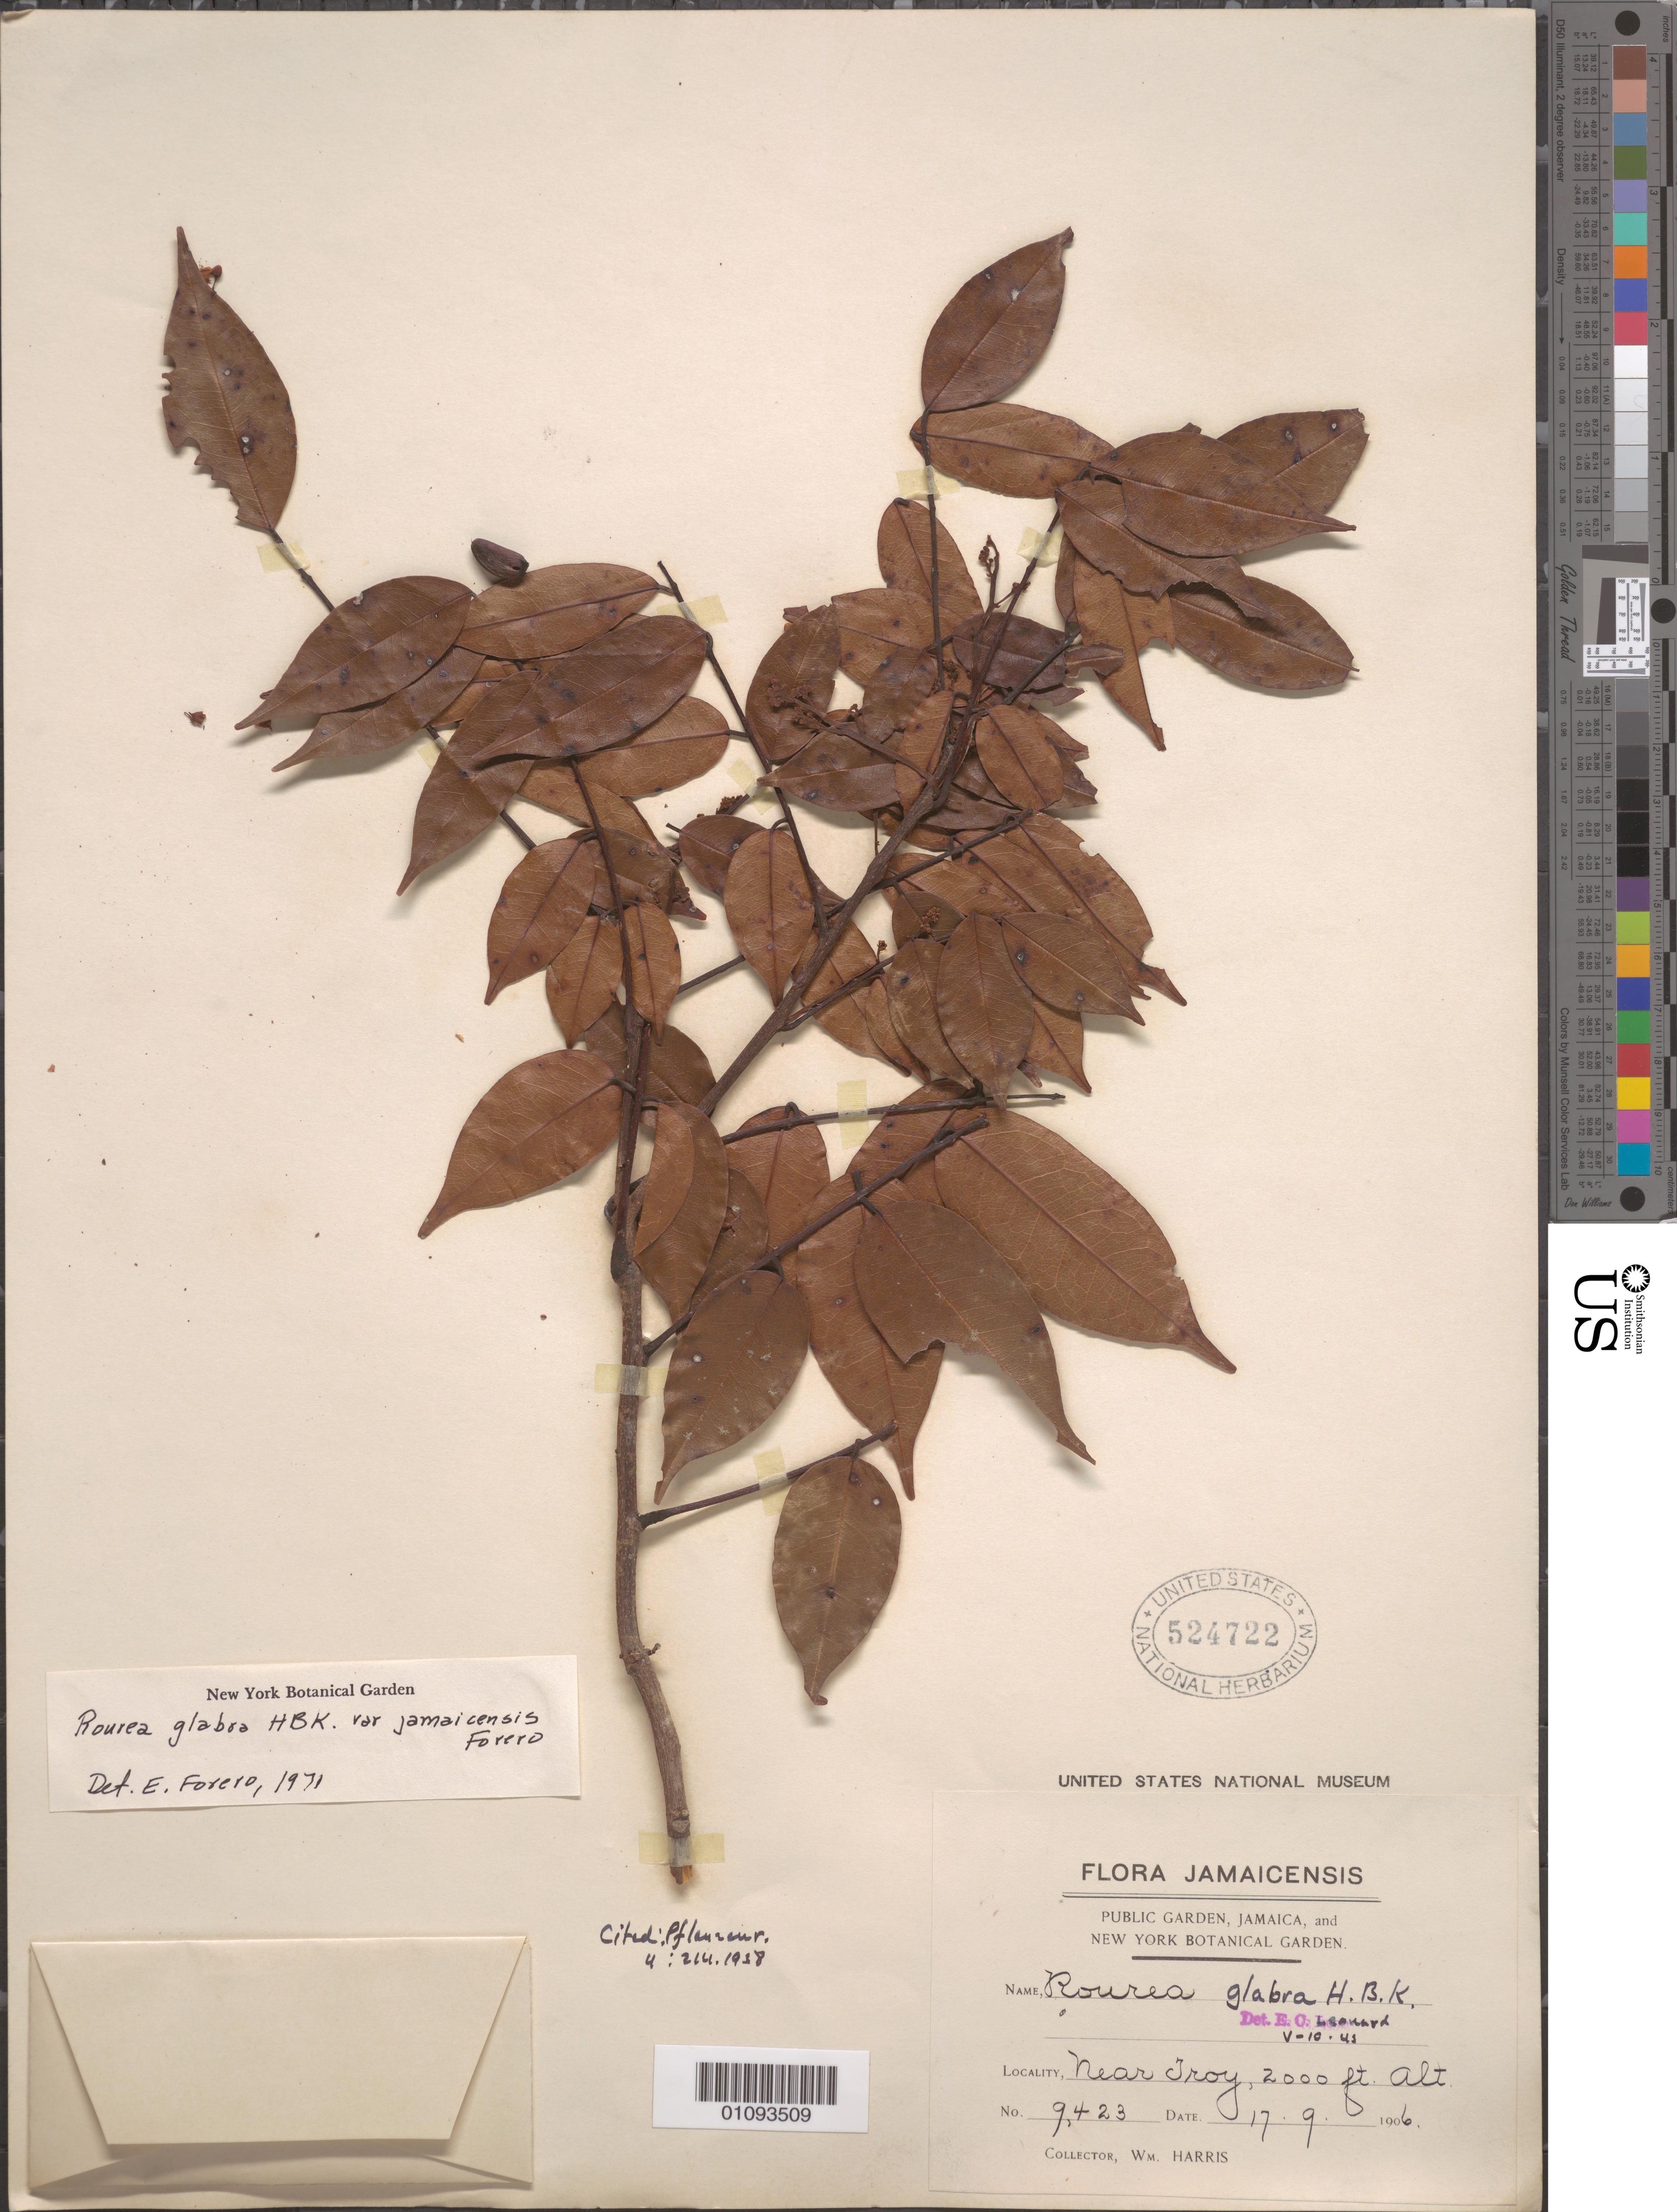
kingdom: Plantae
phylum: Tracheophyta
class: Magnoliopsida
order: Oxalidales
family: Connaraceae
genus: Rourea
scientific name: Rourea glabra var. jamaicensis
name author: Forero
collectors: W. Harris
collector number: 9423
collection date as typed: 17 Sep 1906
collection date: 1906-09-17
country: Jamaica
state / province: Trelawny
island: Jamaica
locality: Near Troy,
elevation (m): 610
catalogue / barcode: US 524722